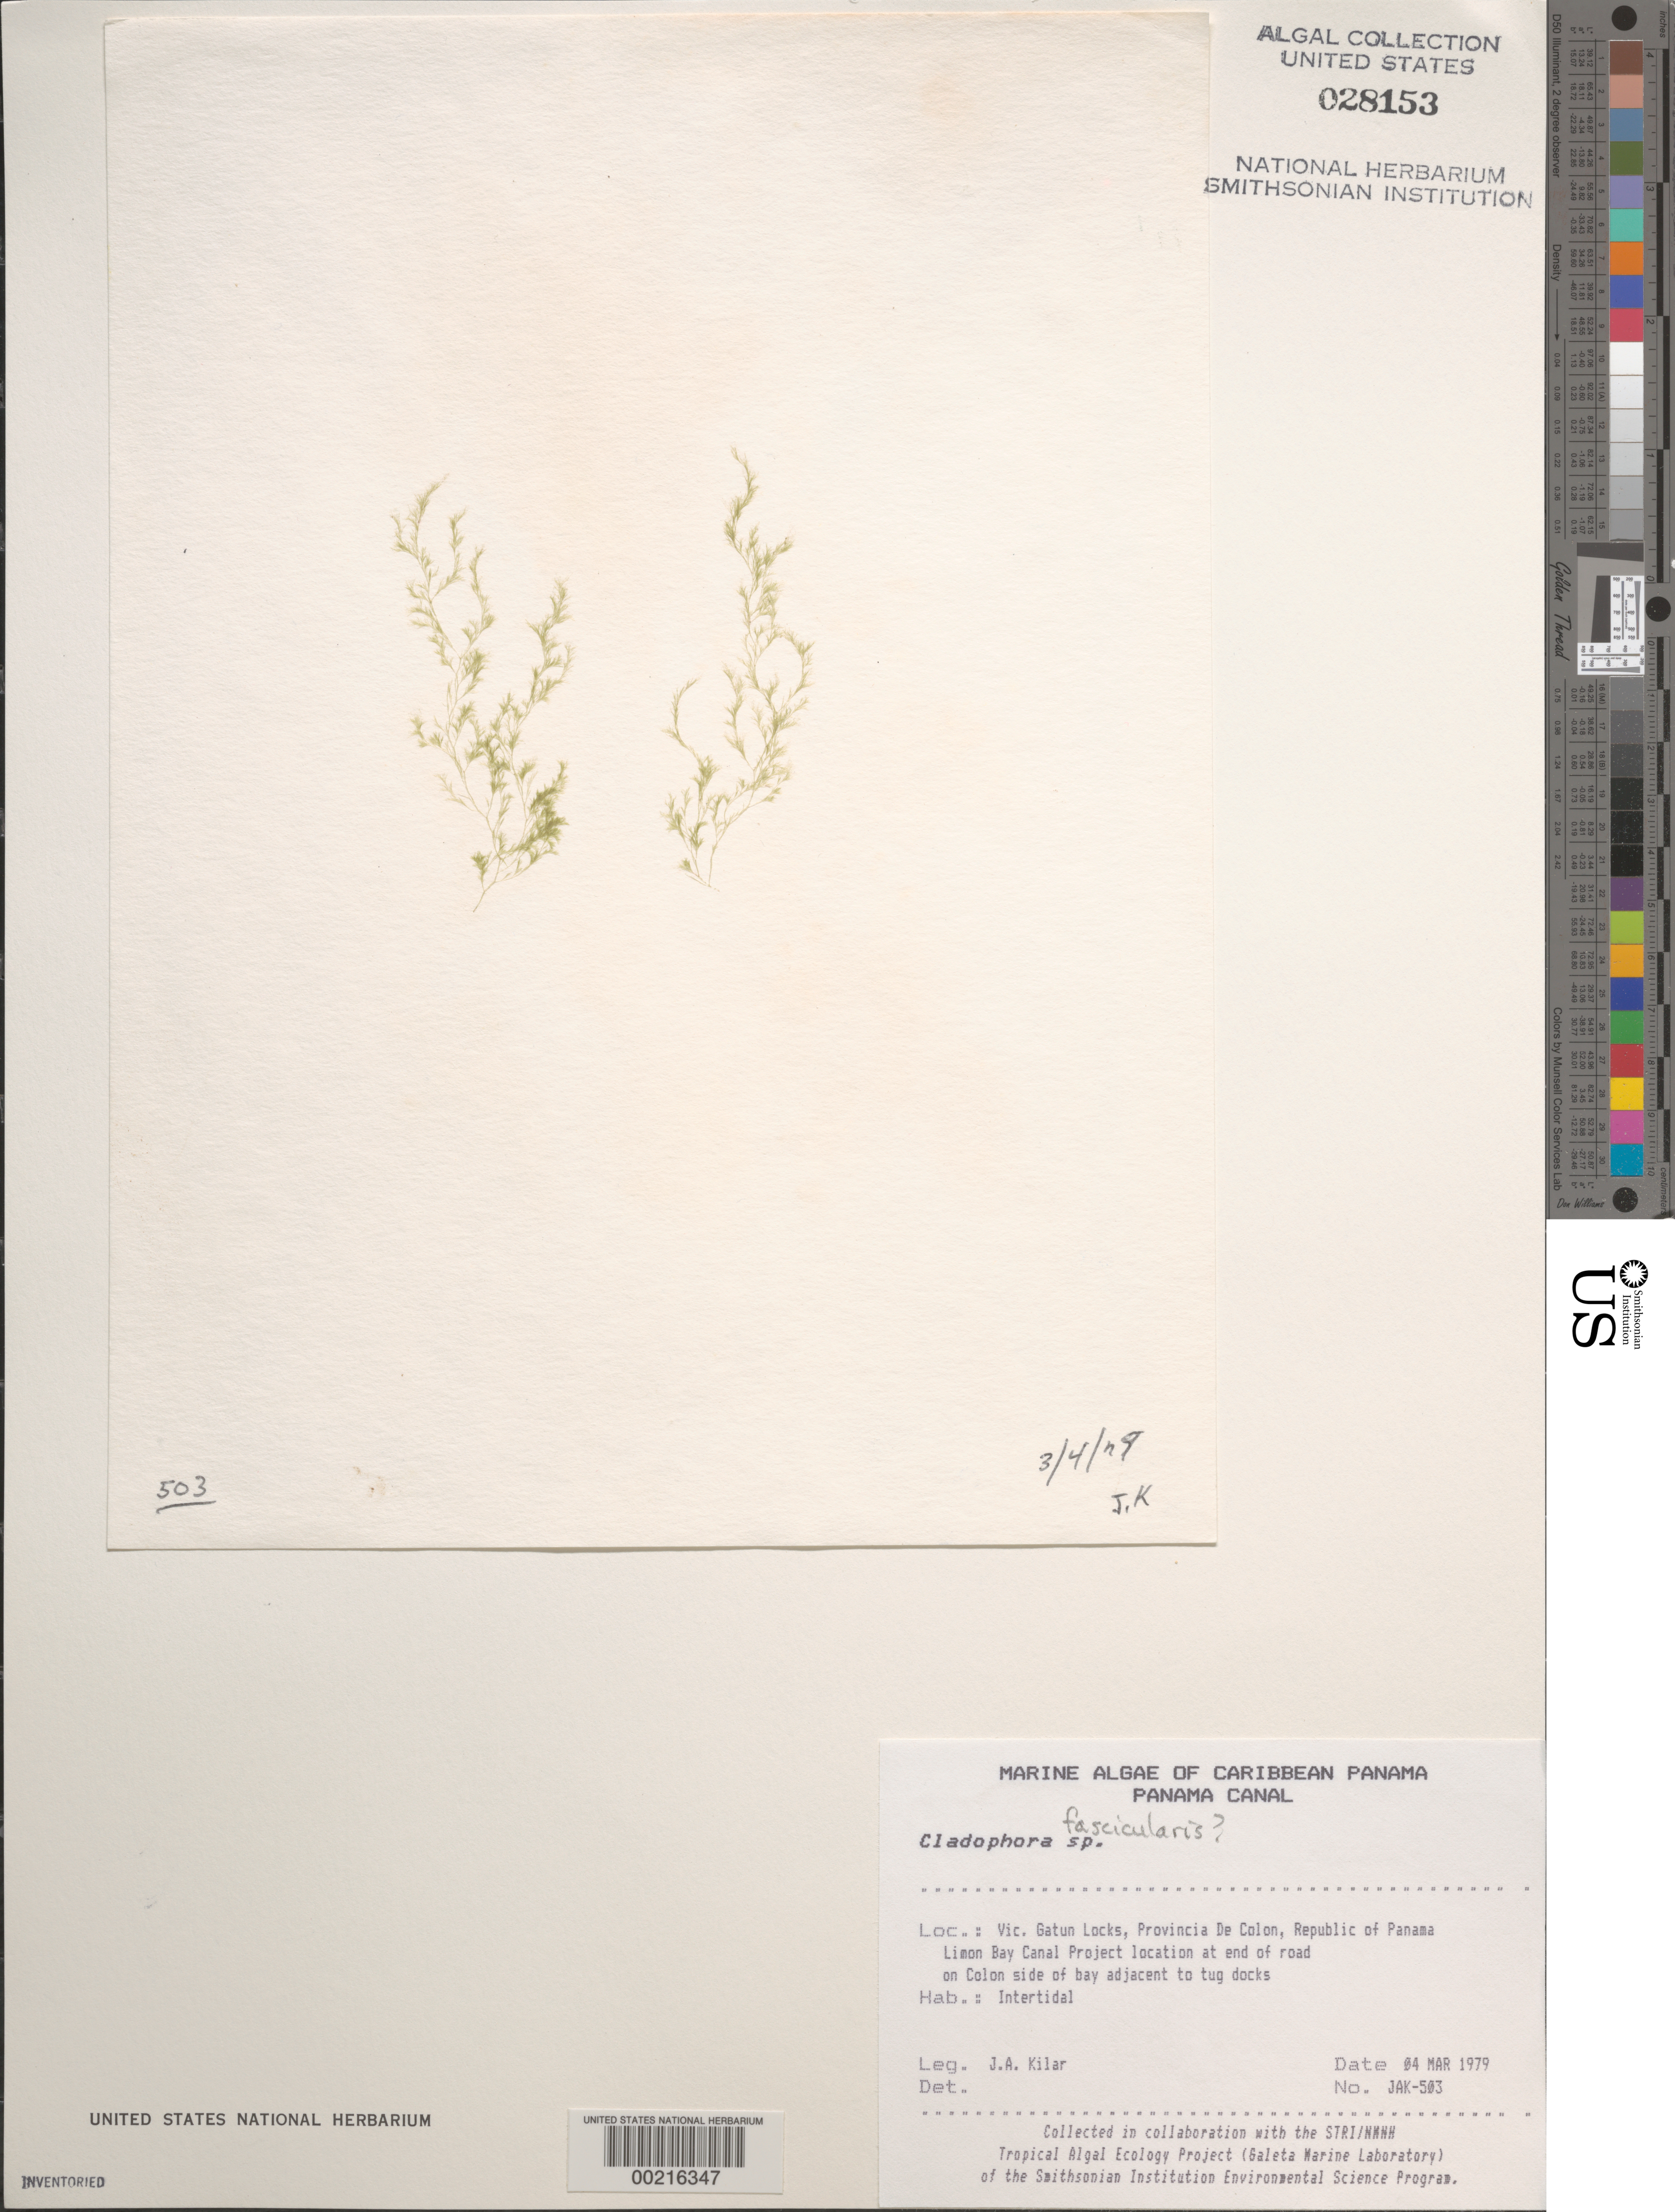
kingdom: Plantae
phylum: Chlorophyta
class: Ulvophyceae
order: Cladophorales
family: Cladophoraceae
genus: Cladophora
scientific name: Cladophora vagabunda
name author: (L.) C. Hoek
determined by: Algae name updating Project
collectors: J. A. Kilar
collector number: JAK-503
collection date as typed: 04 Mar 1979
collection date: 1979-03-04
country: Panama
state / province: Colón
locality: Gatun Locks area, Limon Bay Canal Project, Panama Canal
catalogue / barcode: US 28153